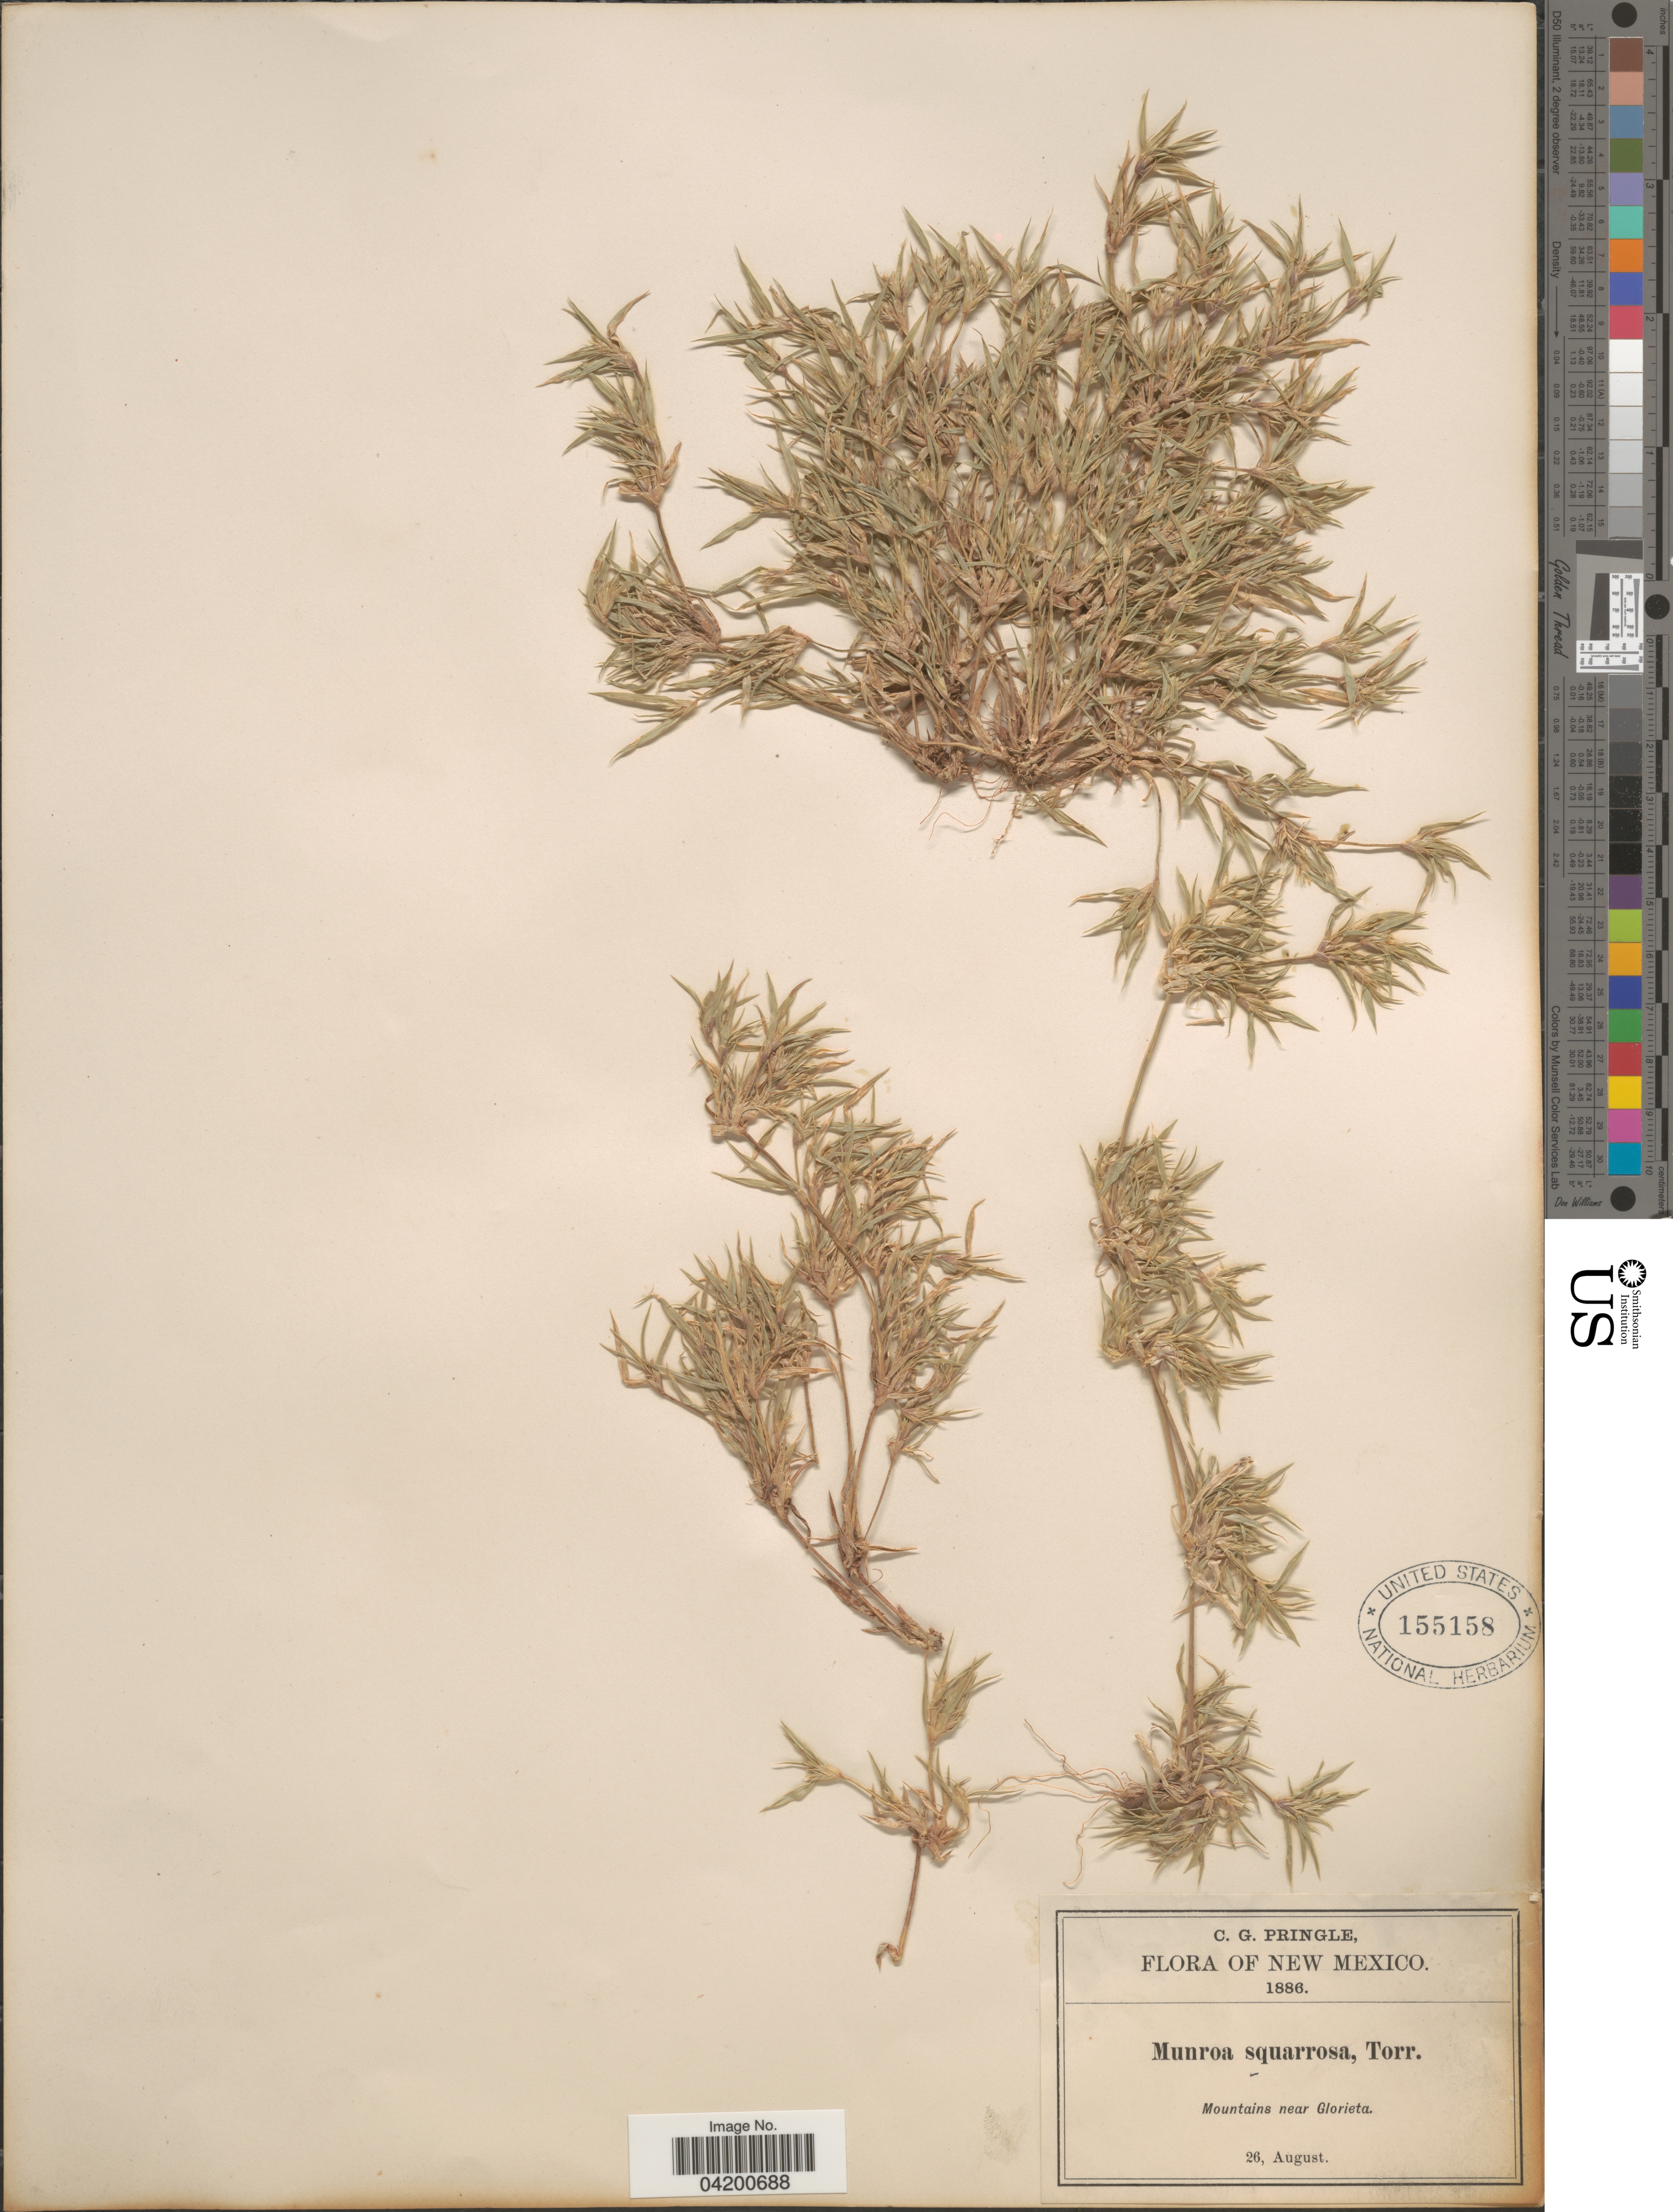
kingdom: Plantae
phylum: Tracheophyta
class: Liliopsida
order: Poales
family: Poaceae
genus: Munroa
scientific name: Munroa squarrosa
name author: (Nutt.) Torr.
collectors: C. G. Pringle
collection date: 1886-08-26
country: United States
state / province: New Mexico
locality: Mountains near Glorieta.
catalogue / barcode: US 155158